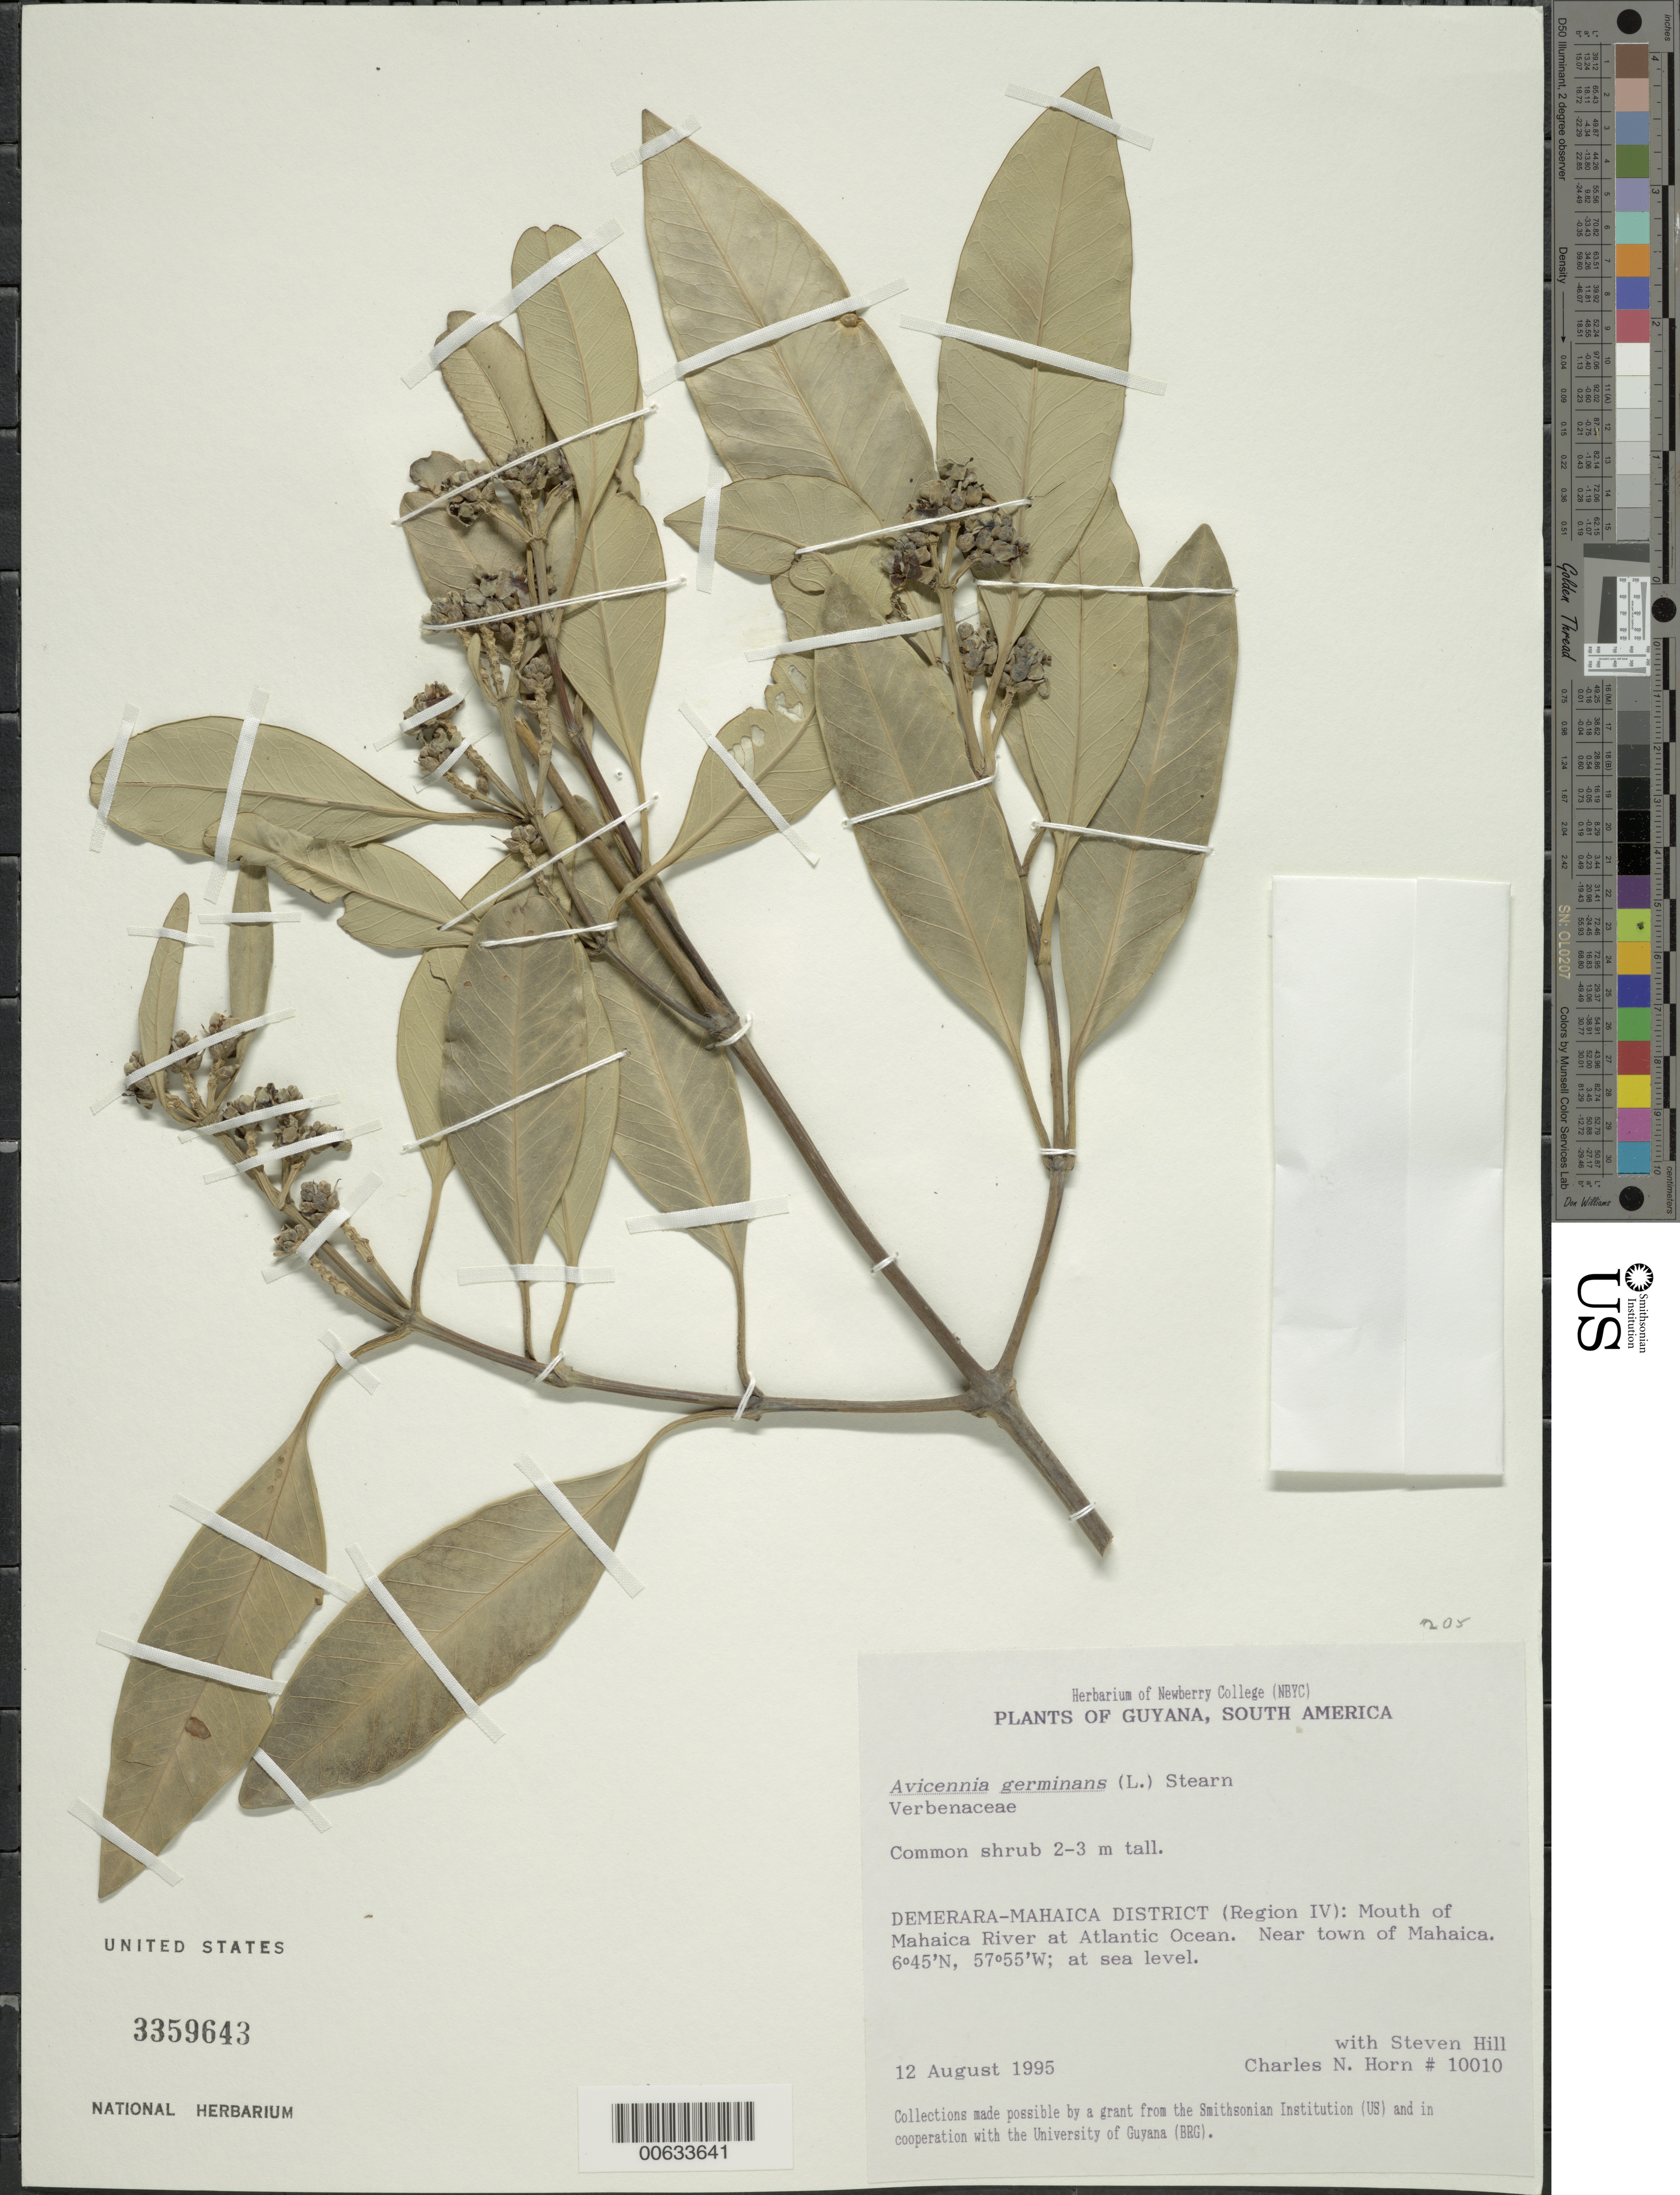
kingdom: Plantae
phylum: Tracheophyta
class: Magnoliopsida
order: Lamiales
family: Acanthaceae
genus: Avicennia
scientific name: Avicennia germinans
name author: (L.) L.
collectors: S. R. Hill & C. Horn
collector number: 10010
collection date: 1995-08-12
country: Guyana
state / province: Demerara-Mahaica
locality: Demerara-Mahaica District (Region IV): Mouth of Mahaica River at Atlantic Ocean. Near town of Mahaica.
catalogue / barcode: US 3359643